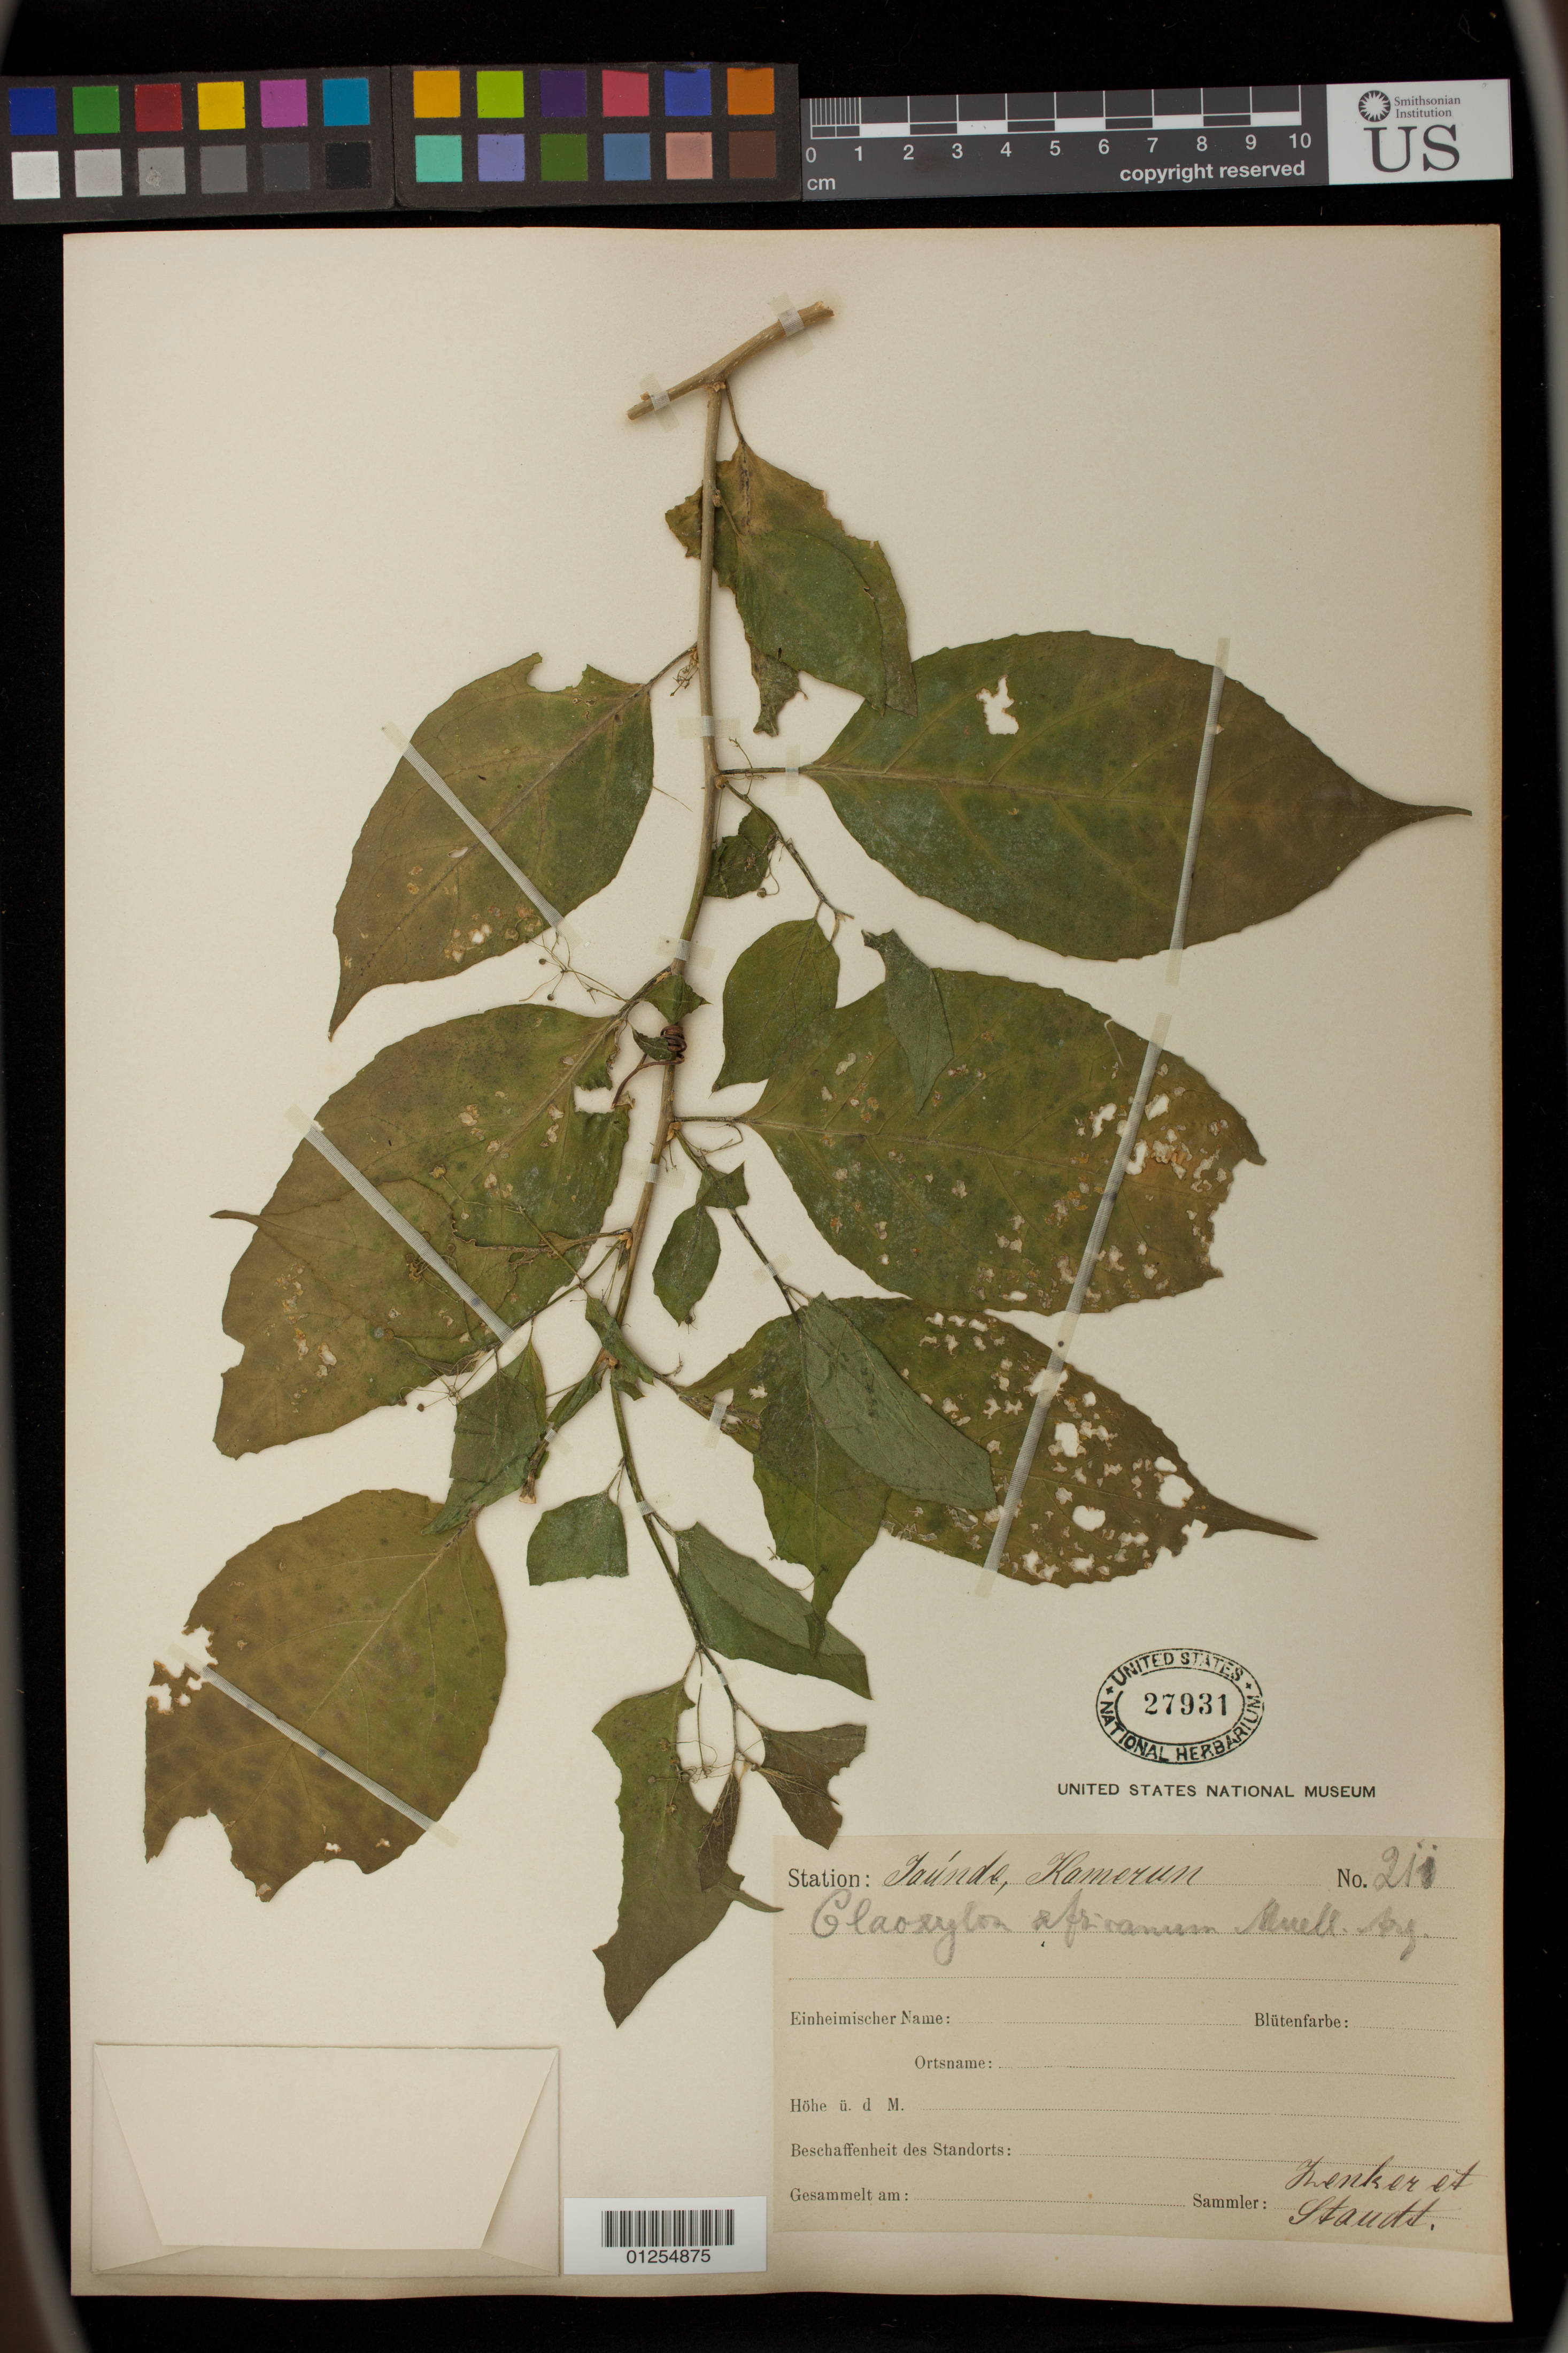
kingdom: Plantae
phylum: Tracheophyta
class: Magnoliopsida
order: Malpighiales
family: Euphorbiaceae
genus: Erythrococca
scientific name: Erythrococca africana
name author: (Baill.) Prain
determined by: Barberá, Patricia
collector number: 211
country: Germany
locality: Muich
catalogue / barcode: US 27931